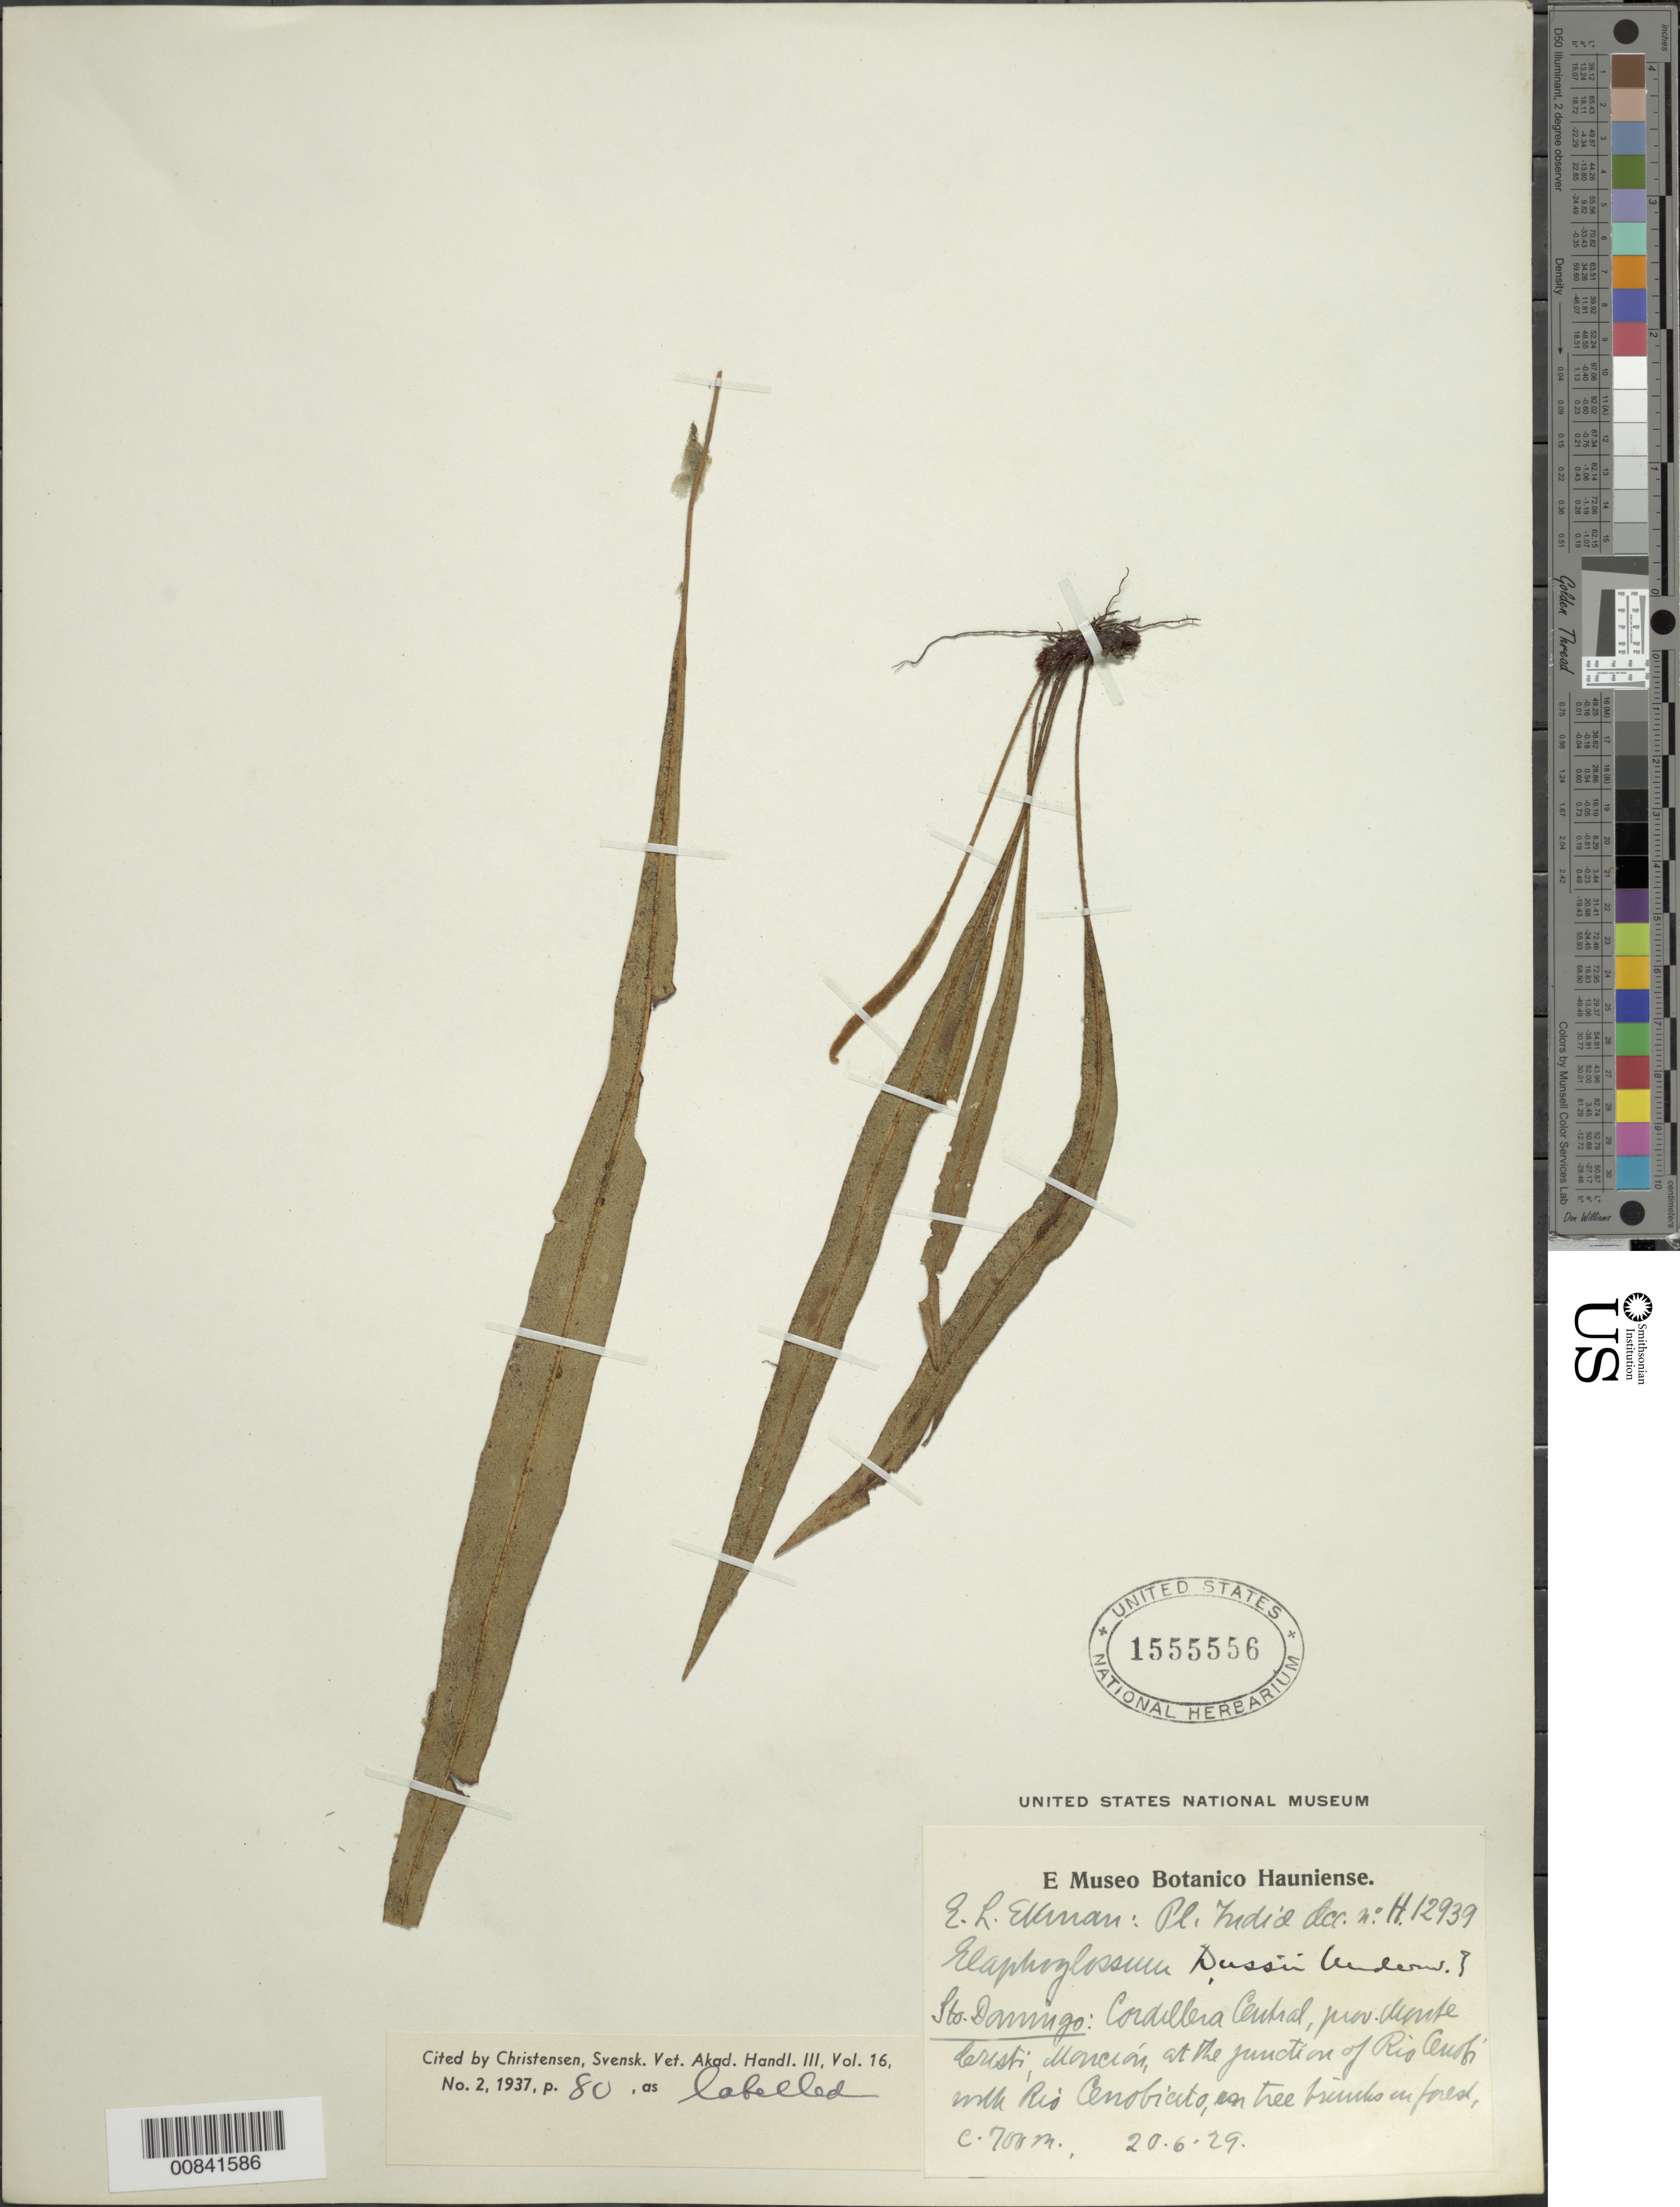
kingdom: Plantae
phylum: Tracheophyta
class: Polypodiopsida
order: Polypodiales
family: Dryopteridaceae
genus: Elaphoglossum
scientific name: Elaphoglossum petiolatum var. dussii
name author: (Underw. ex Maxon) Proctor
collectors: E. L. Ekman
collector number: H 12939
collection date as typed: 20 Jun 1929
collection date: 1929-06-20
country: Dominican Republic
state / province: Monte Cristi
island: Hispaniola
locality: Cordillera Central, Monción, junction of Río Cenobí with Río Cenobicito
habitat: Forest, on tree trunks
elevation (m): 700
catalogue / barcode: US 1555556